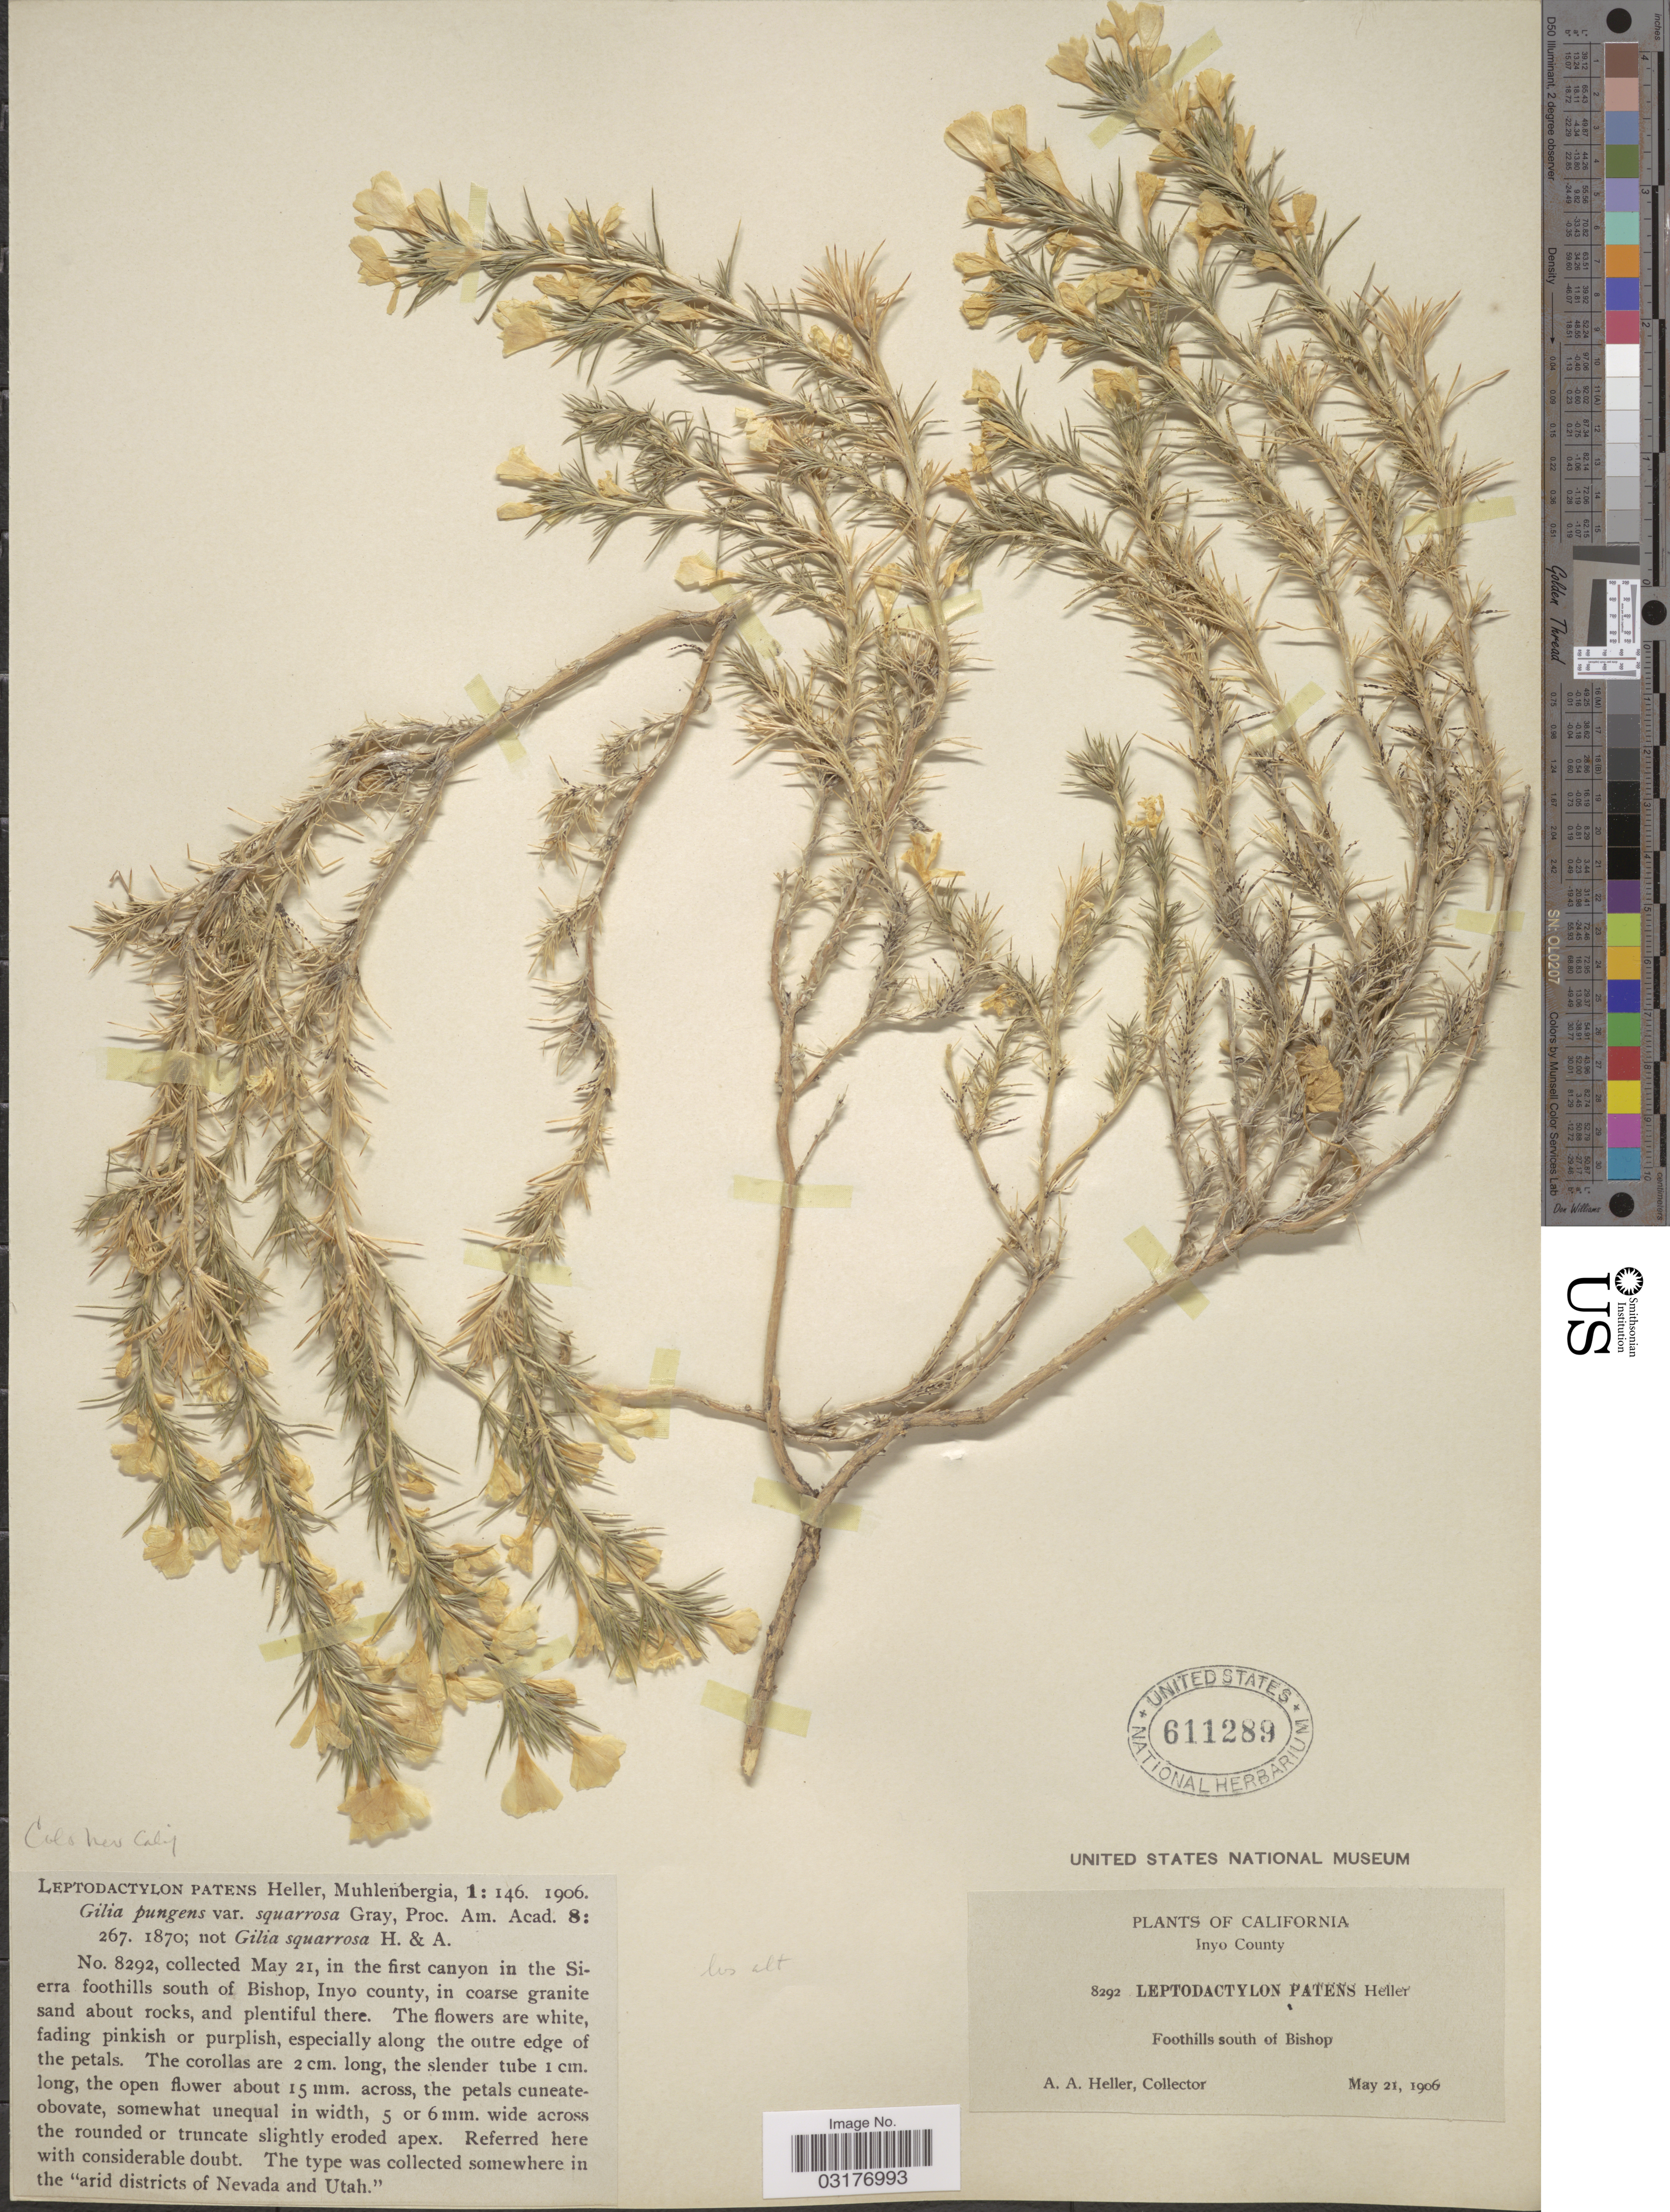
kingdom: Plantae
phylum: Tracheophyta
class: Magnoliopsida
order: Ericales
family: Polemoniaceae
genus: Linanthus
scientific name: Linanthus pungens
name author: (Torr.) J.M. Porter & L.A. Johnson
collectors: A. A. Heller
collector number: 8292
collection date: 1906-05-21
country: United States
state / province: California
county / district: Inyo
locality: Inyo County. In the first canyon in the Sierra foothills south of Bishop.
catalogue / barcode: US 611289